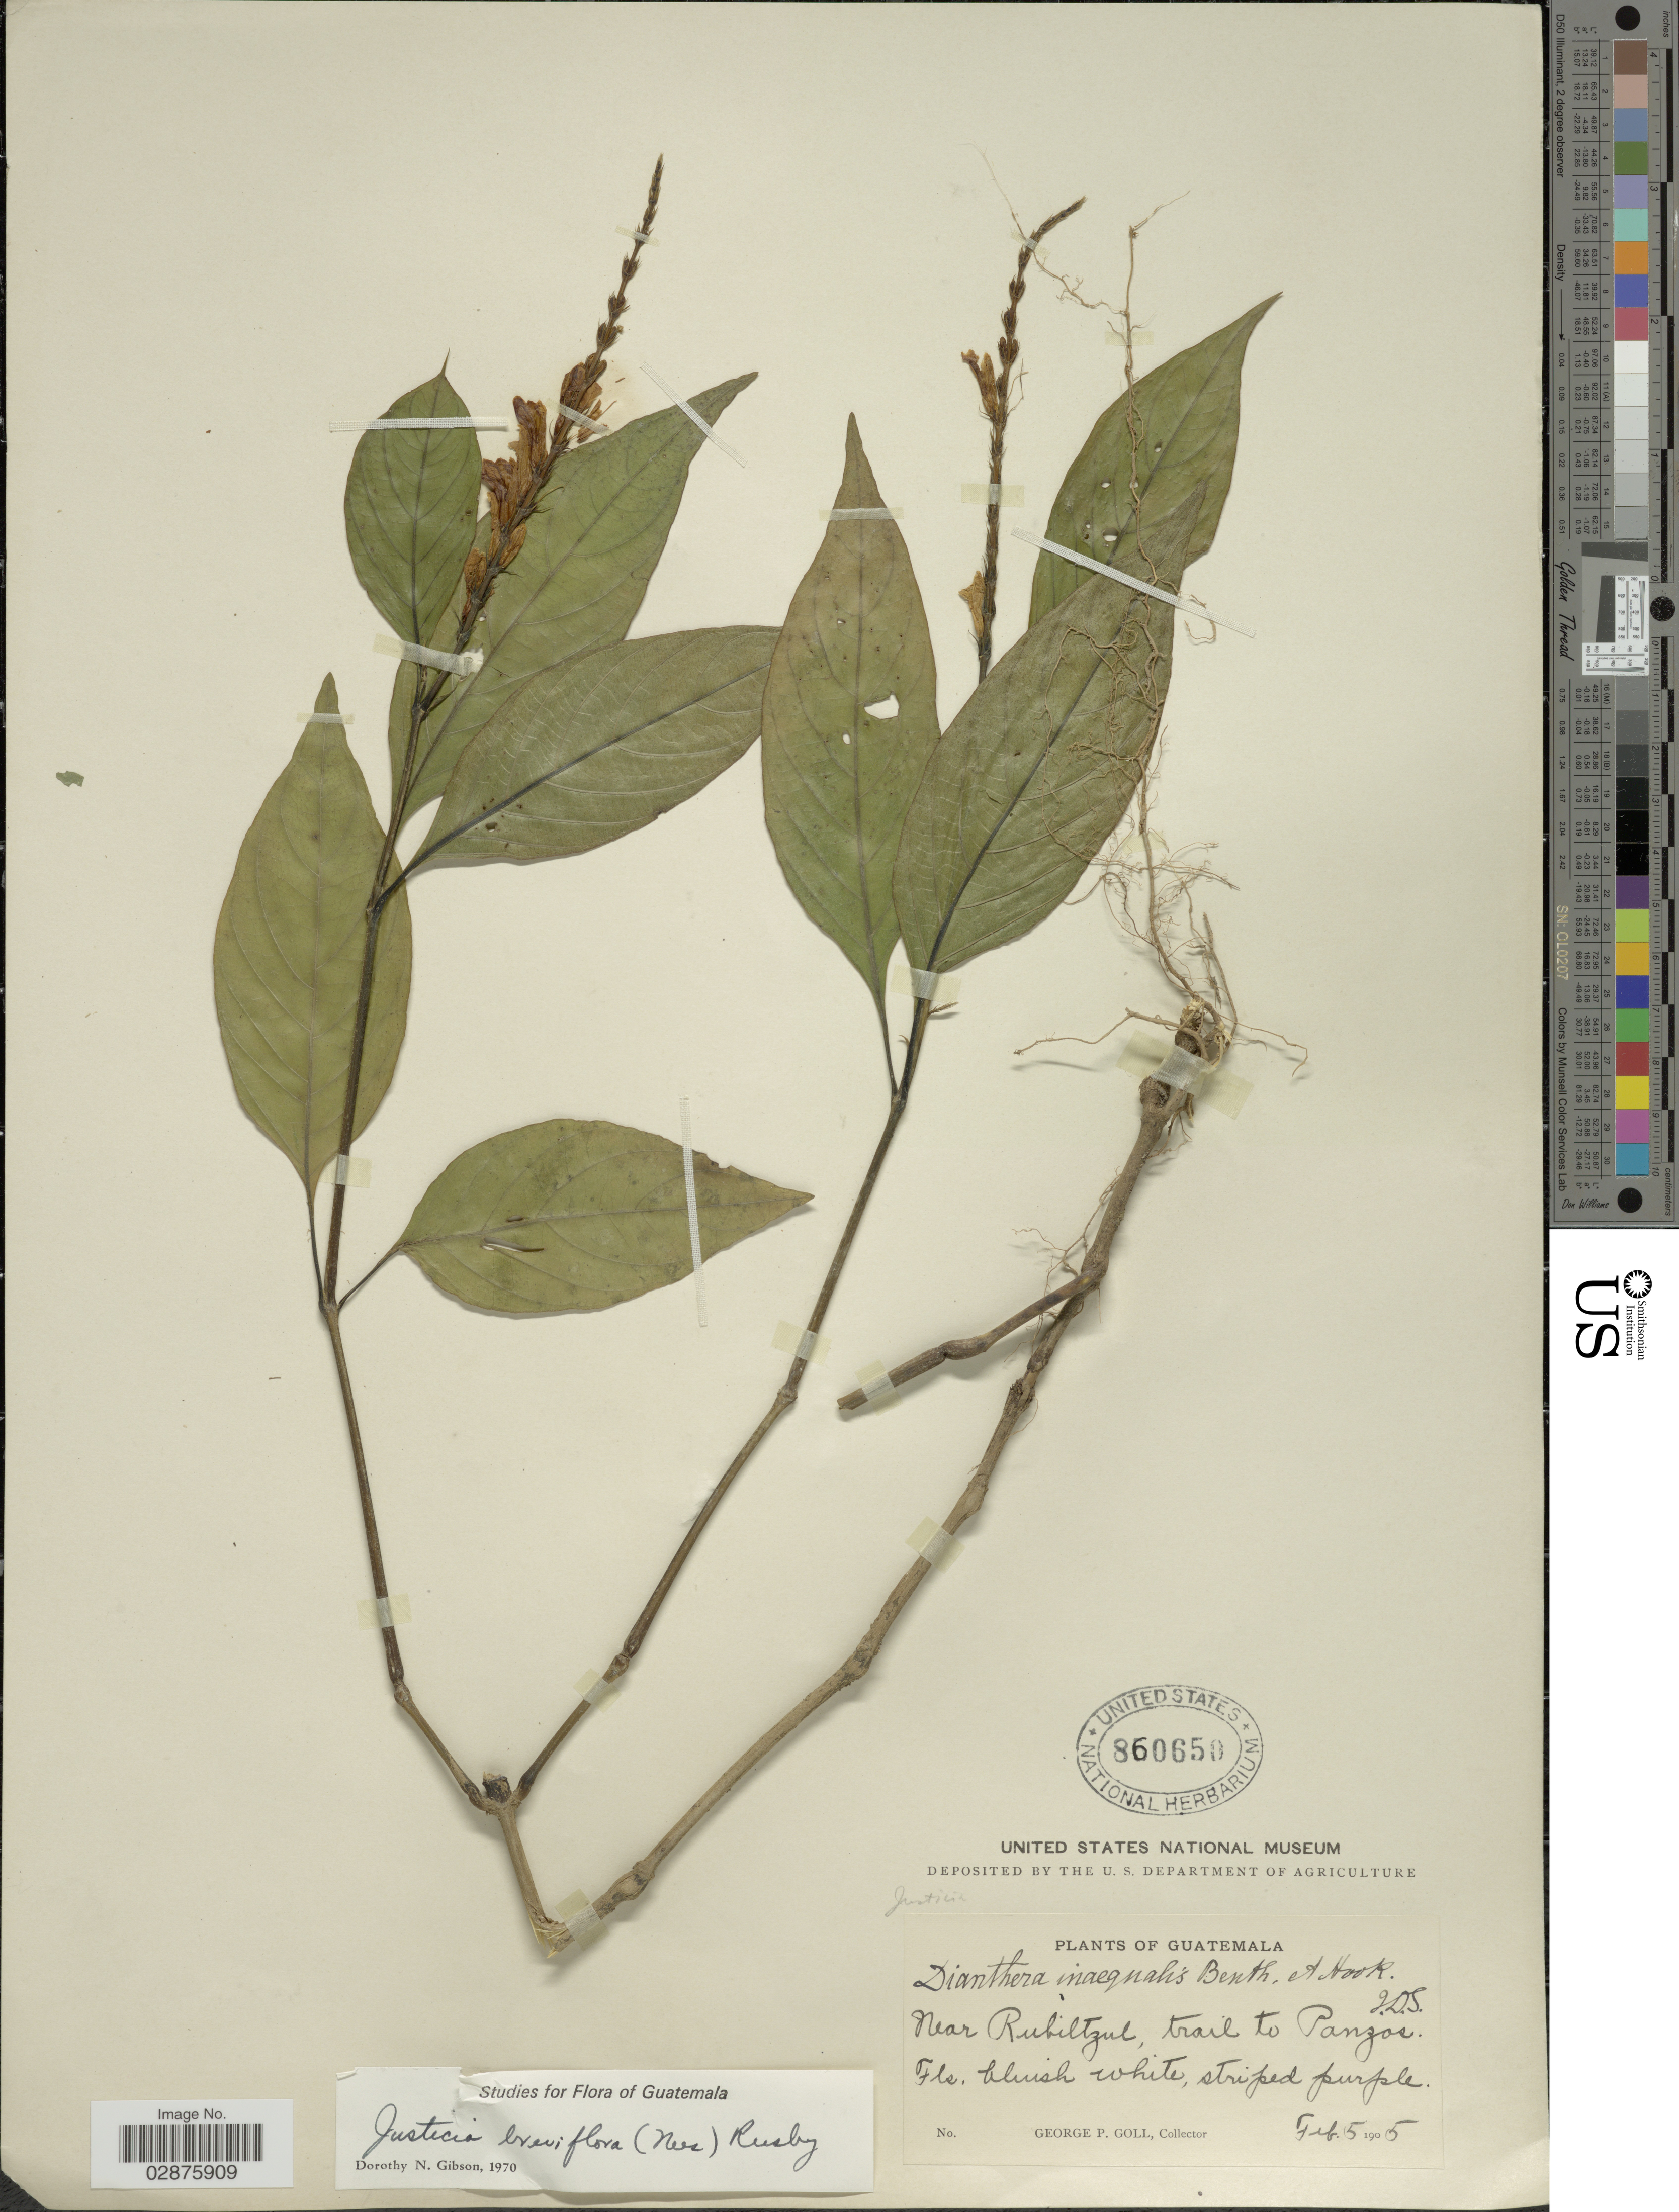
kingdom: Plantae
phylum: Tracheophyta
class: Magnoliopsida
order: Lamiales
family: Acanthaceae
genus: Justicia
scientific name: Justicia breviflora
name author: (Nees) Rusby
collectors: G. P. Goll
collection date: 1905-02-05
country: Guatemala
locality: Near Rubiltzul, trail to Panzos.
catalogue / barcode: US 860650